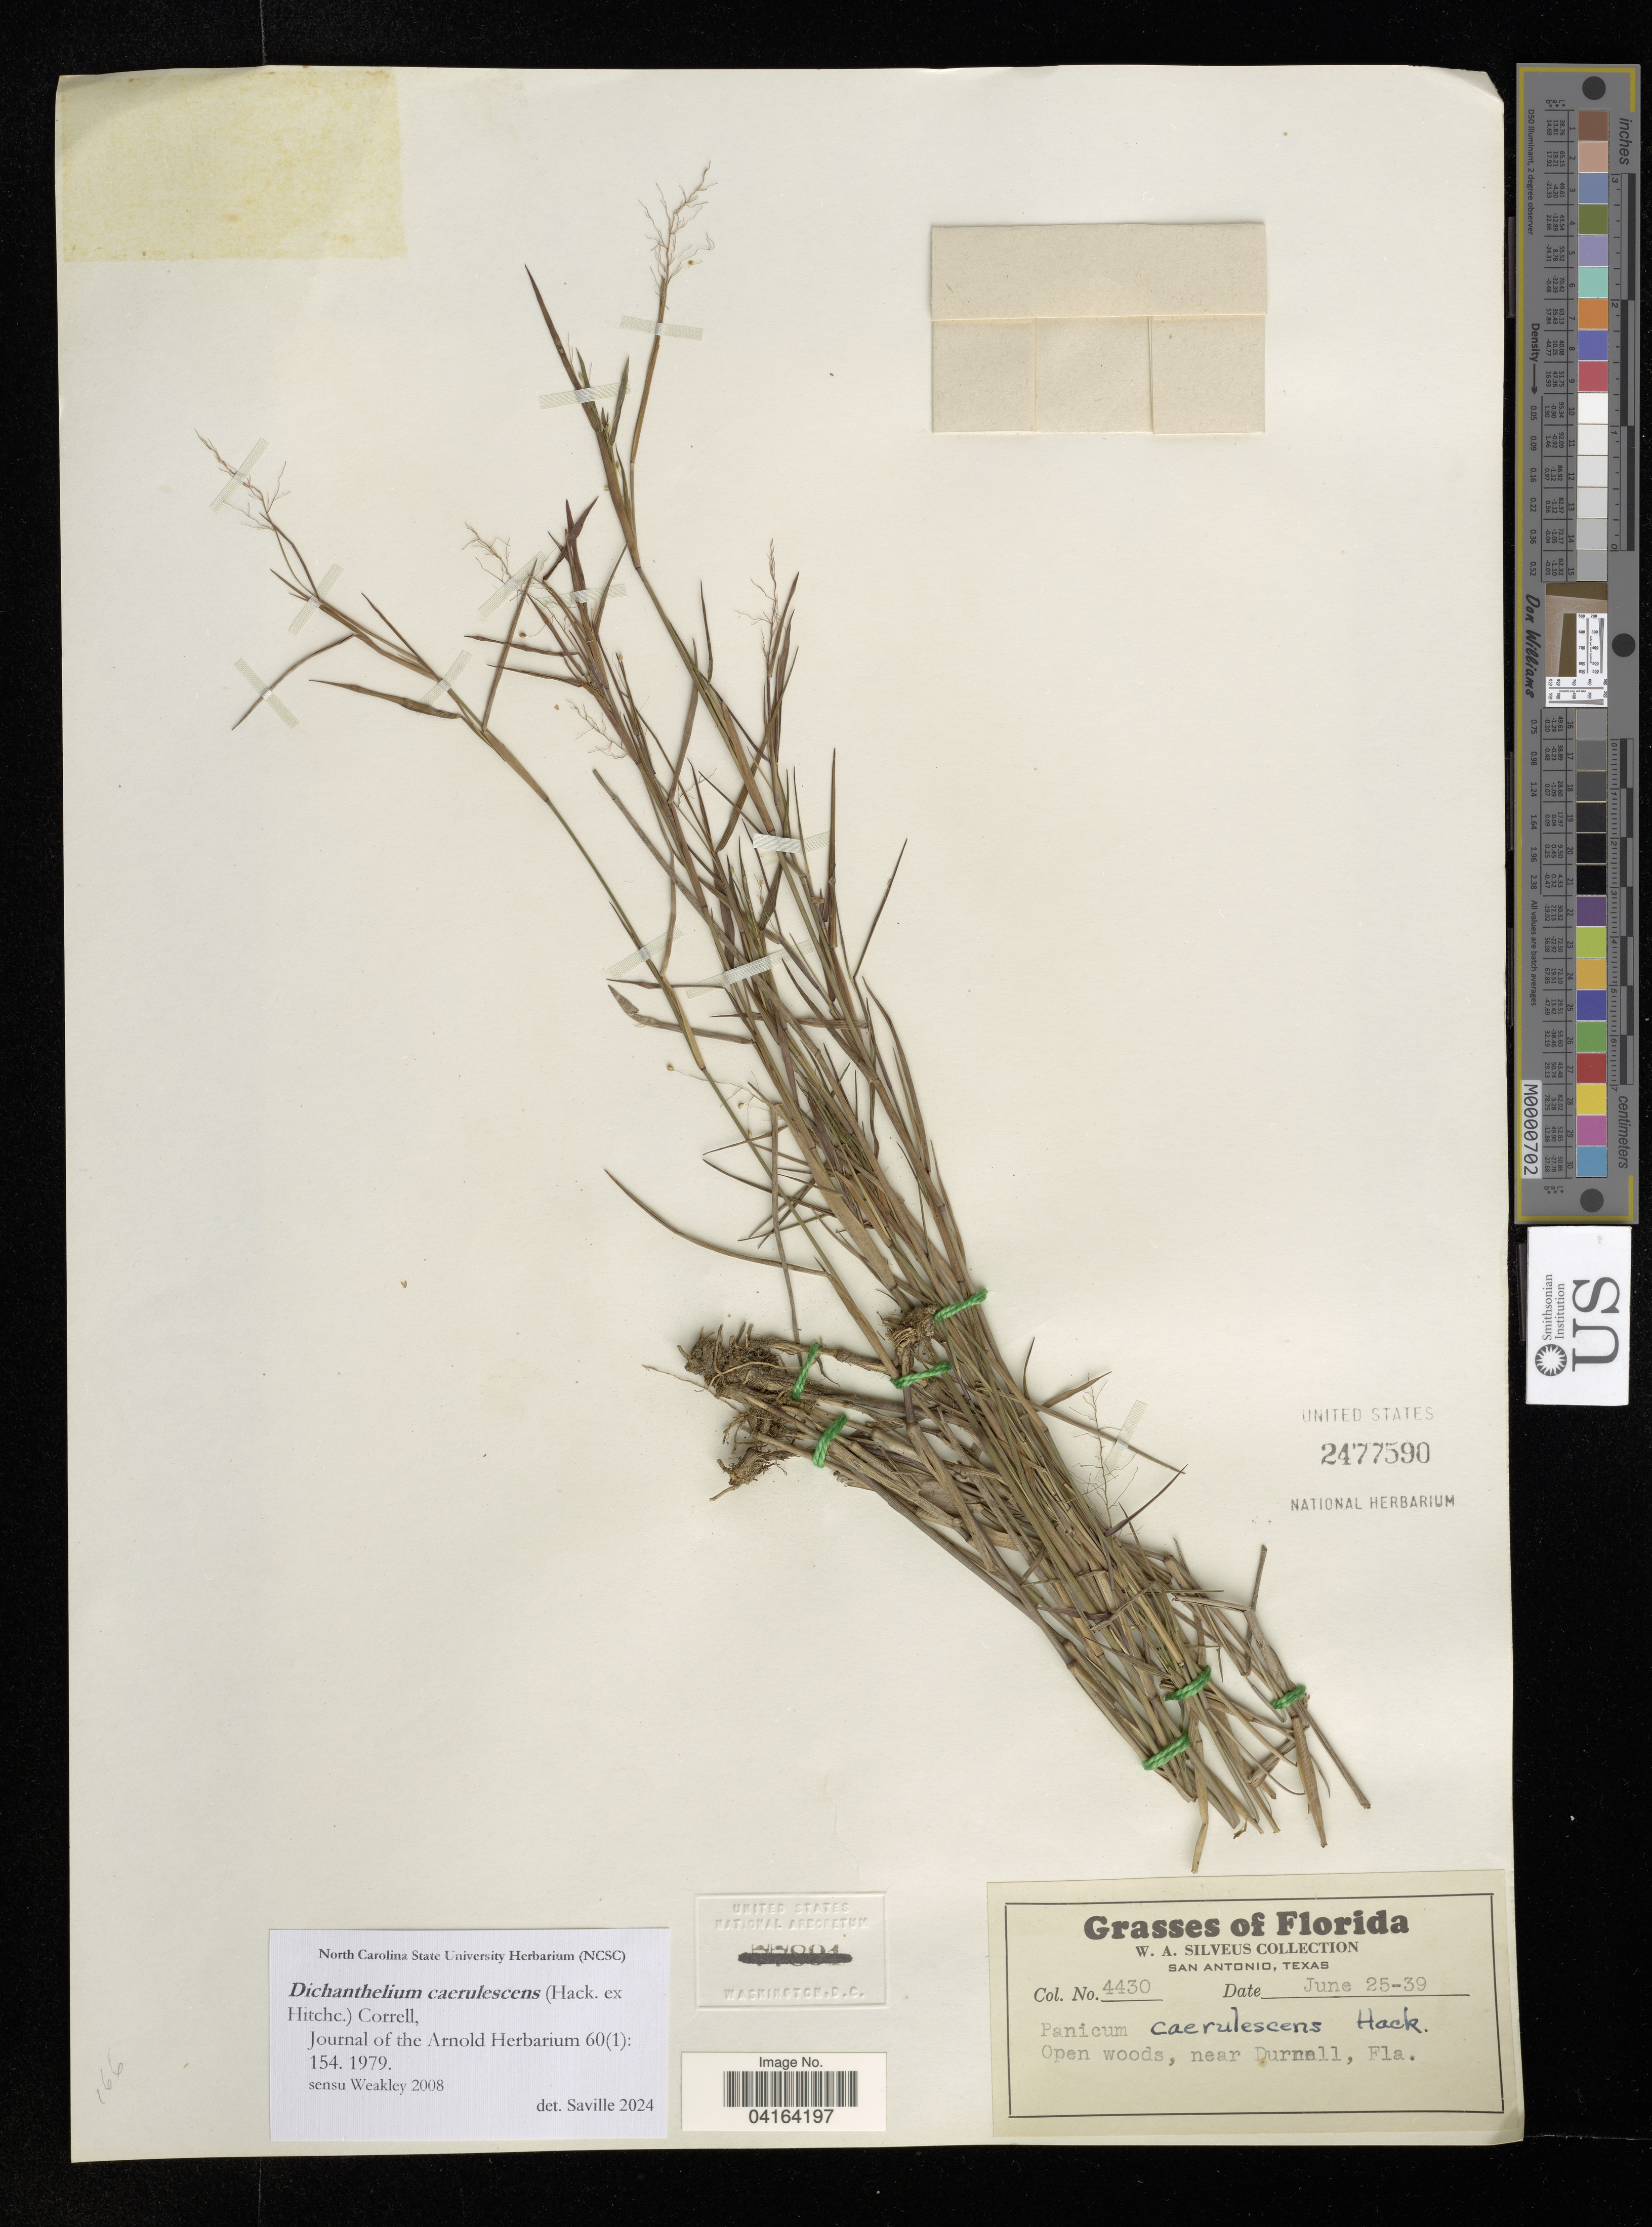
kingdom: Plantae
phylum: Tracheophyta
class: Liliopsida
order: Poales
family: Poaceae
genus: Dichanthelium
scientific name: Dichanthelium caerulescens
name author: (Hack. ex Hitchc.) Correll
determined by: Saville, A. C., (NCSC), North Carolina State University (UNITED STATES)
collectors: W. Silveus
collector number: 4430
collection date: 1939-06-25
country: United States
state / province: Florida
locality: Open woods, near Durnell.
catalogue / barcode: US 2477590